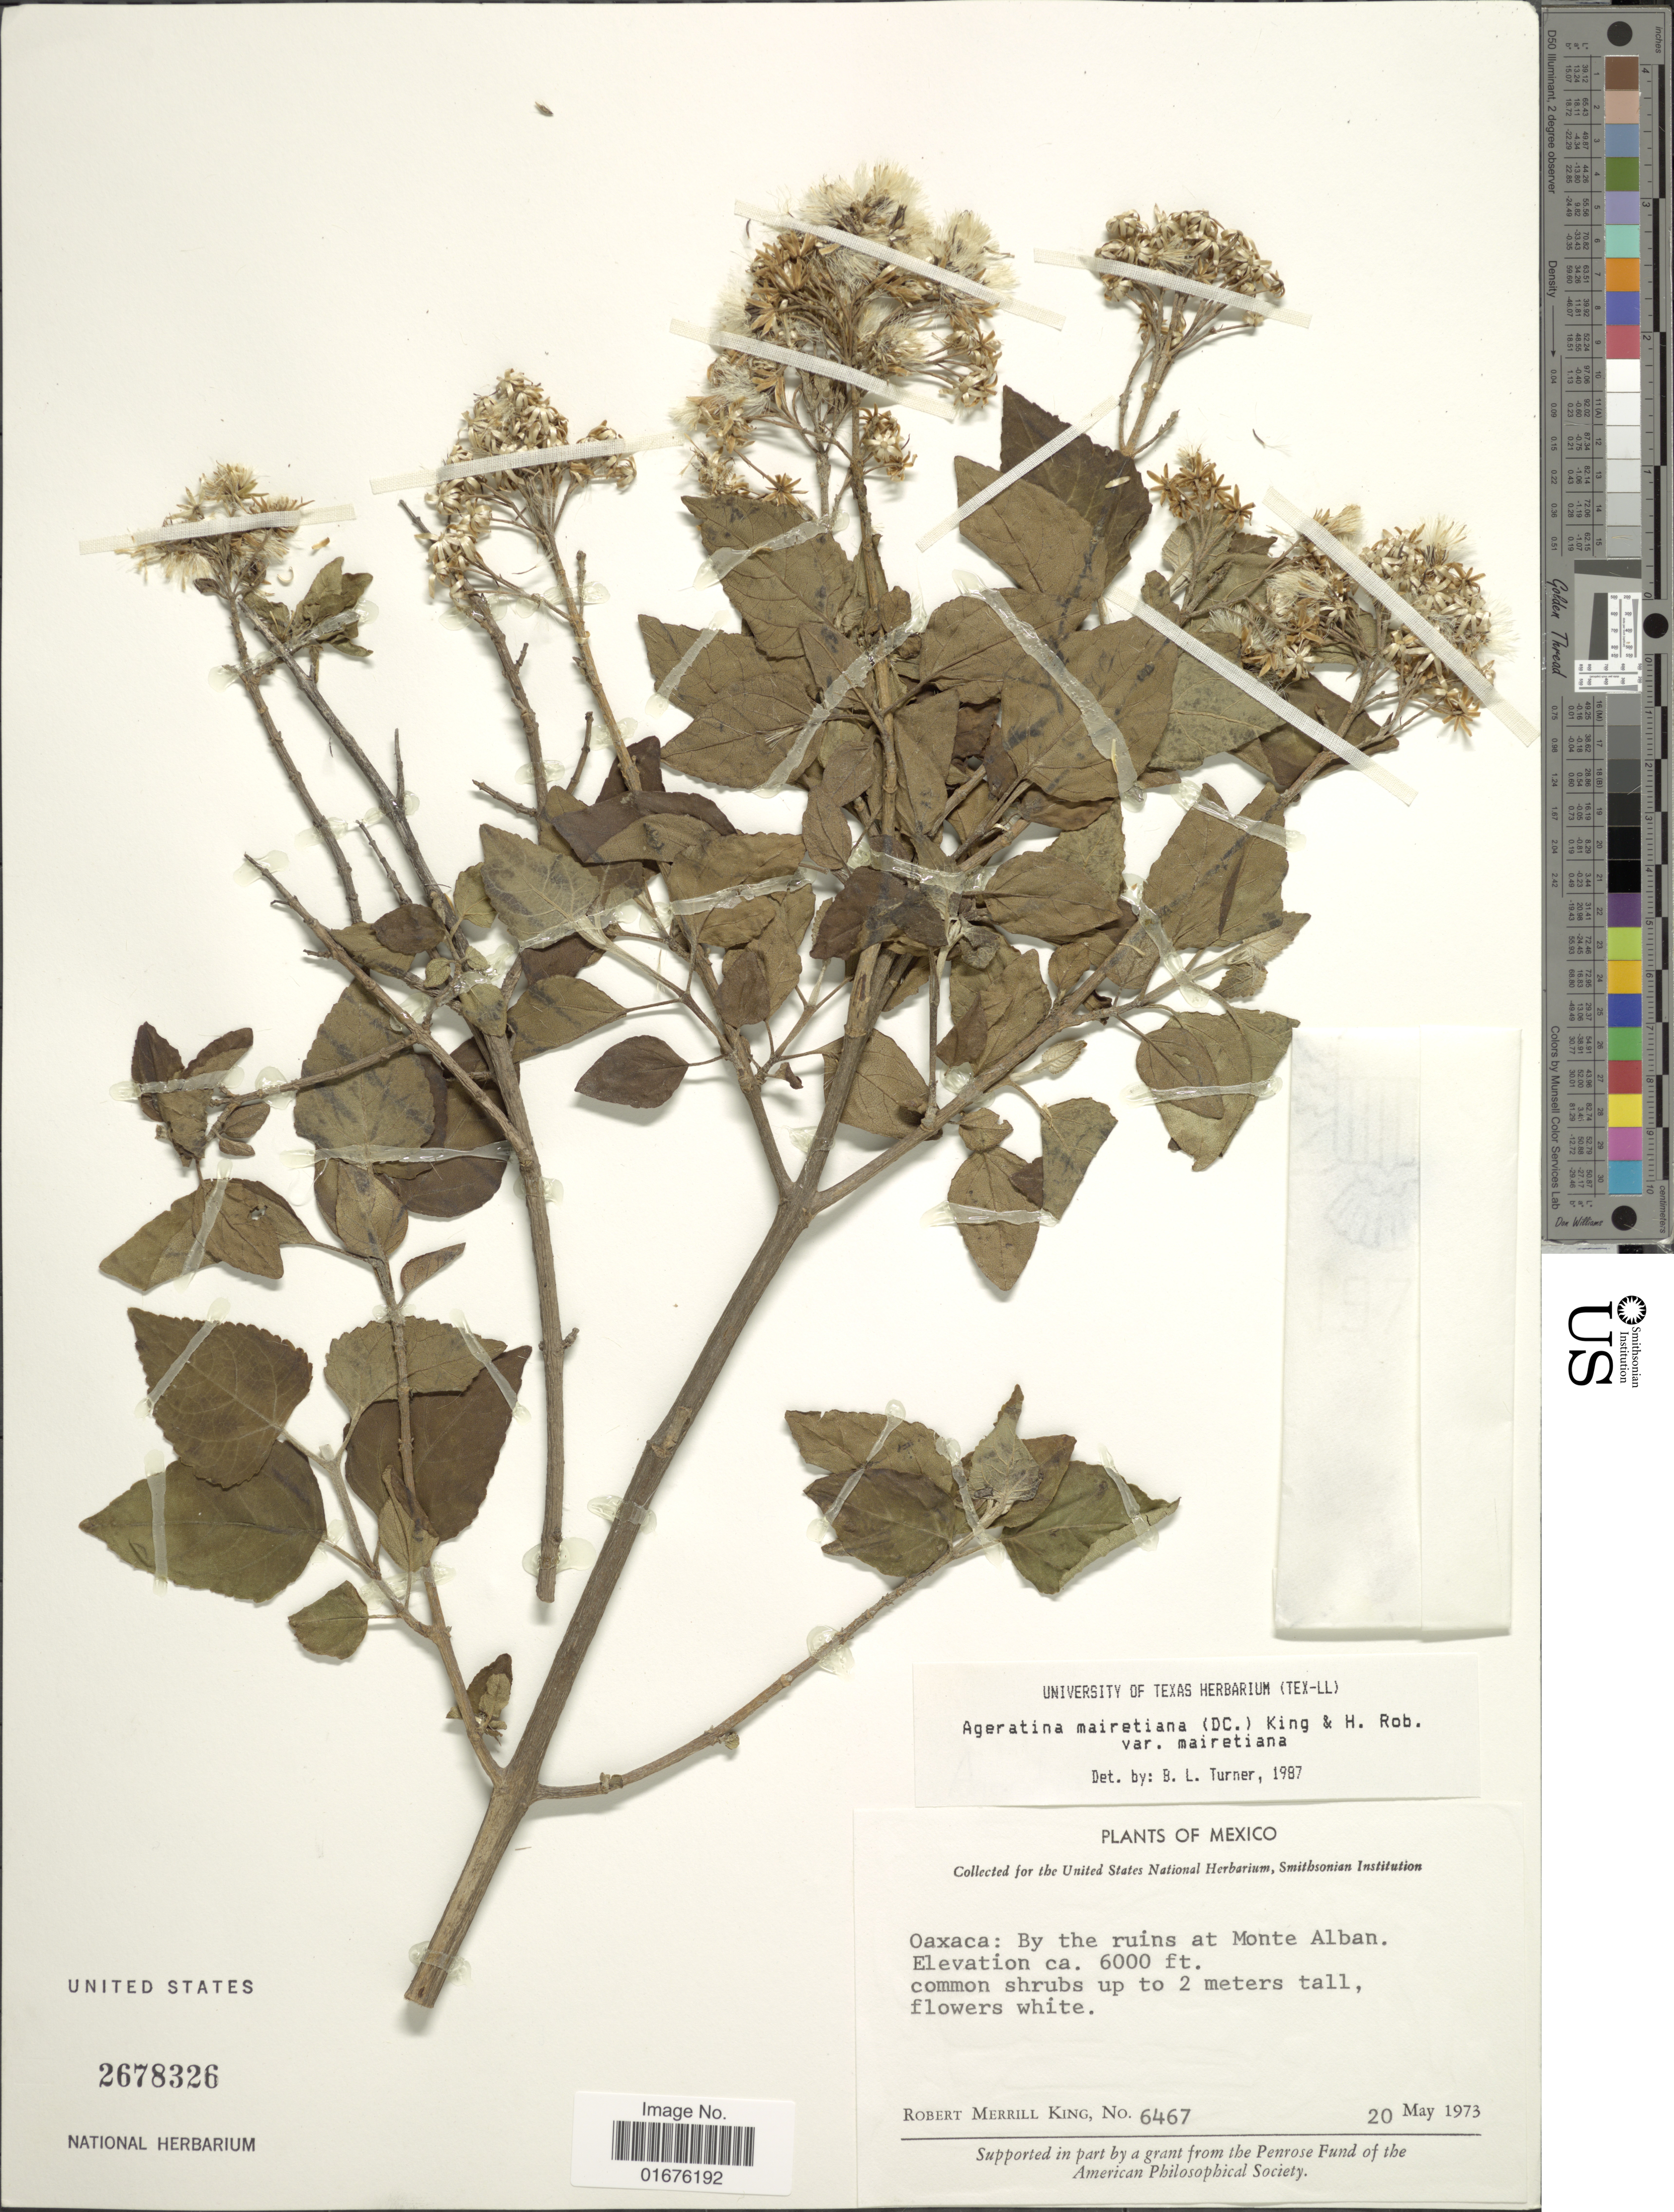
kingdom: Plantae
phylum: Tracheophyta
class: Magnoliopsida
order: Asterales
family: Asteraceae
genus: Ageratina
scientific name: Ageratina mairetiana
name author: (DC.) R.M. King & H. Rob.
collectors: R. M. King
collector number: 6467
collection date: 1973-05-20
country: Mexico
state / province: Oaxaca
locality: By the ruins at Monte Alban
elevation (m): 1829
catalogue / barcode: US 2678326